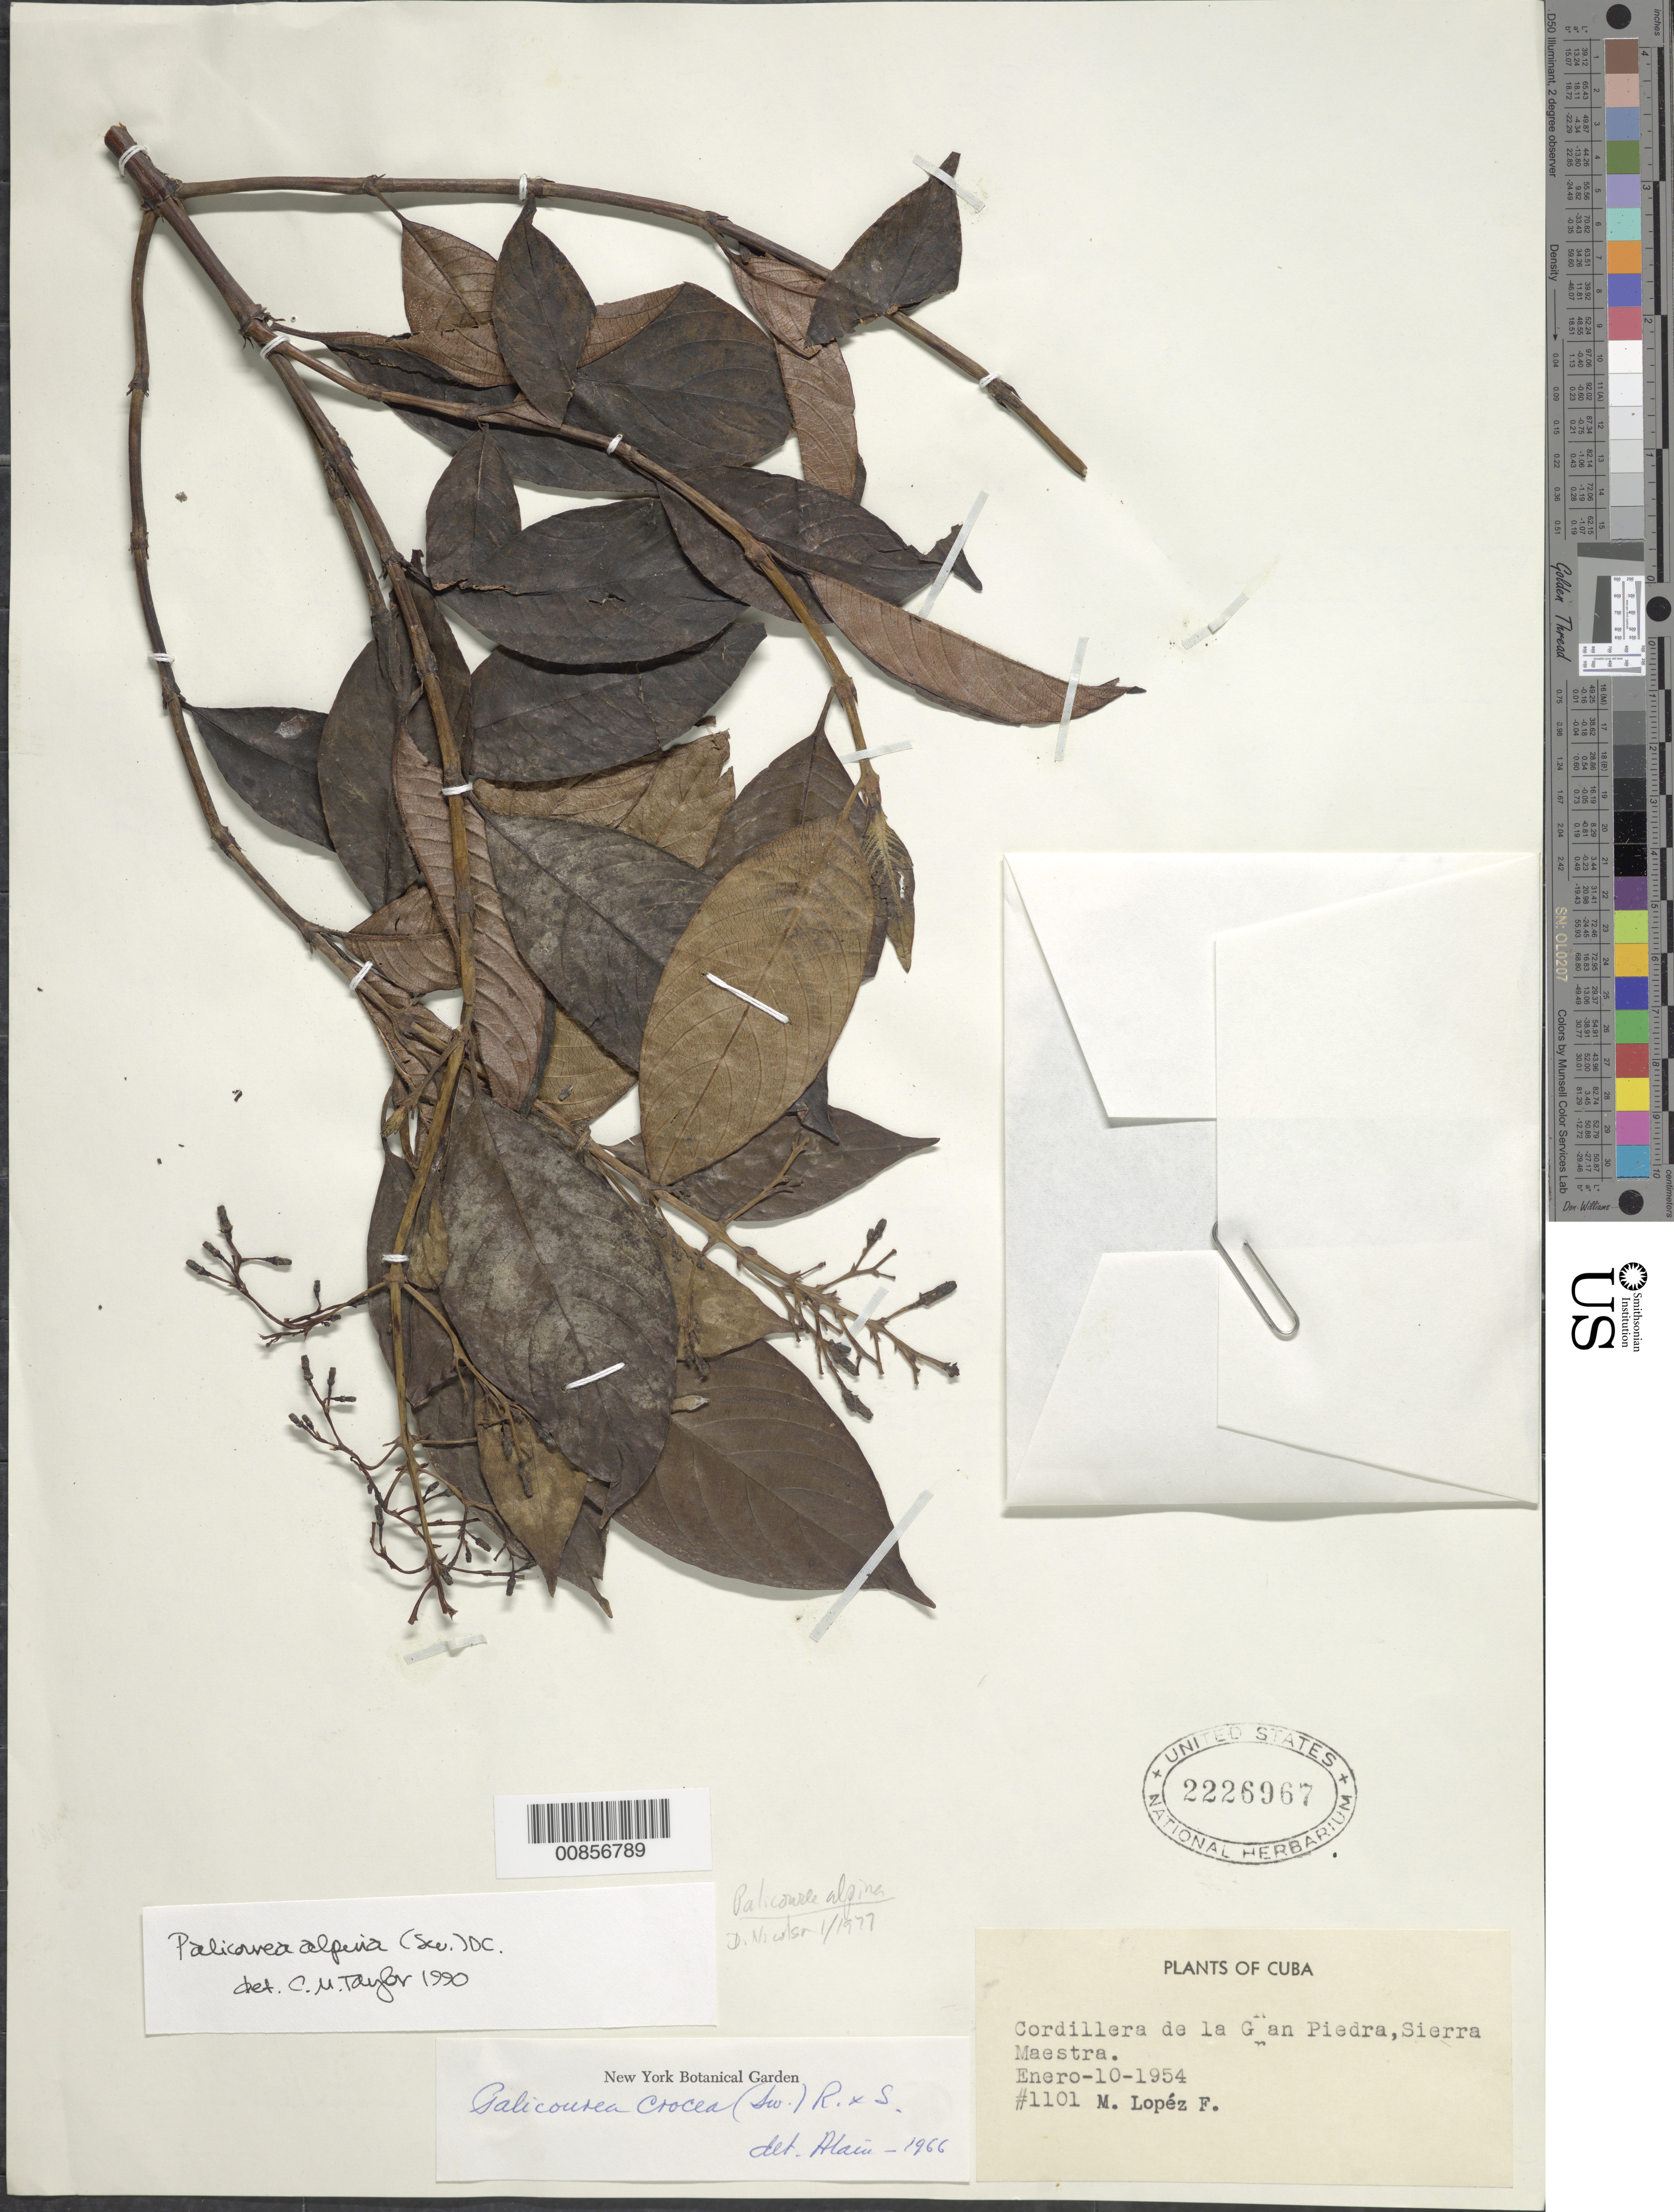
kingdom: Plantae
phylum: Tracheophyta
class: Magnoliopsida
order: Gentianales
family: Rubiaceae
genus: Palicourea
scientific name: Palicourea alpina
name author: (Sw.) DC.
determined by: Taylor, Charlotte M.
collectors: M. López Figueiras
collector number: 1101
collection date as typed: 10 Ene 1954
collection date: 1954-01-10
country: Cuba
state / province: Oriente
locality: Cordillera de la Gran Piedra, Sierra Maestra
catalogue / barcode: US 2226967